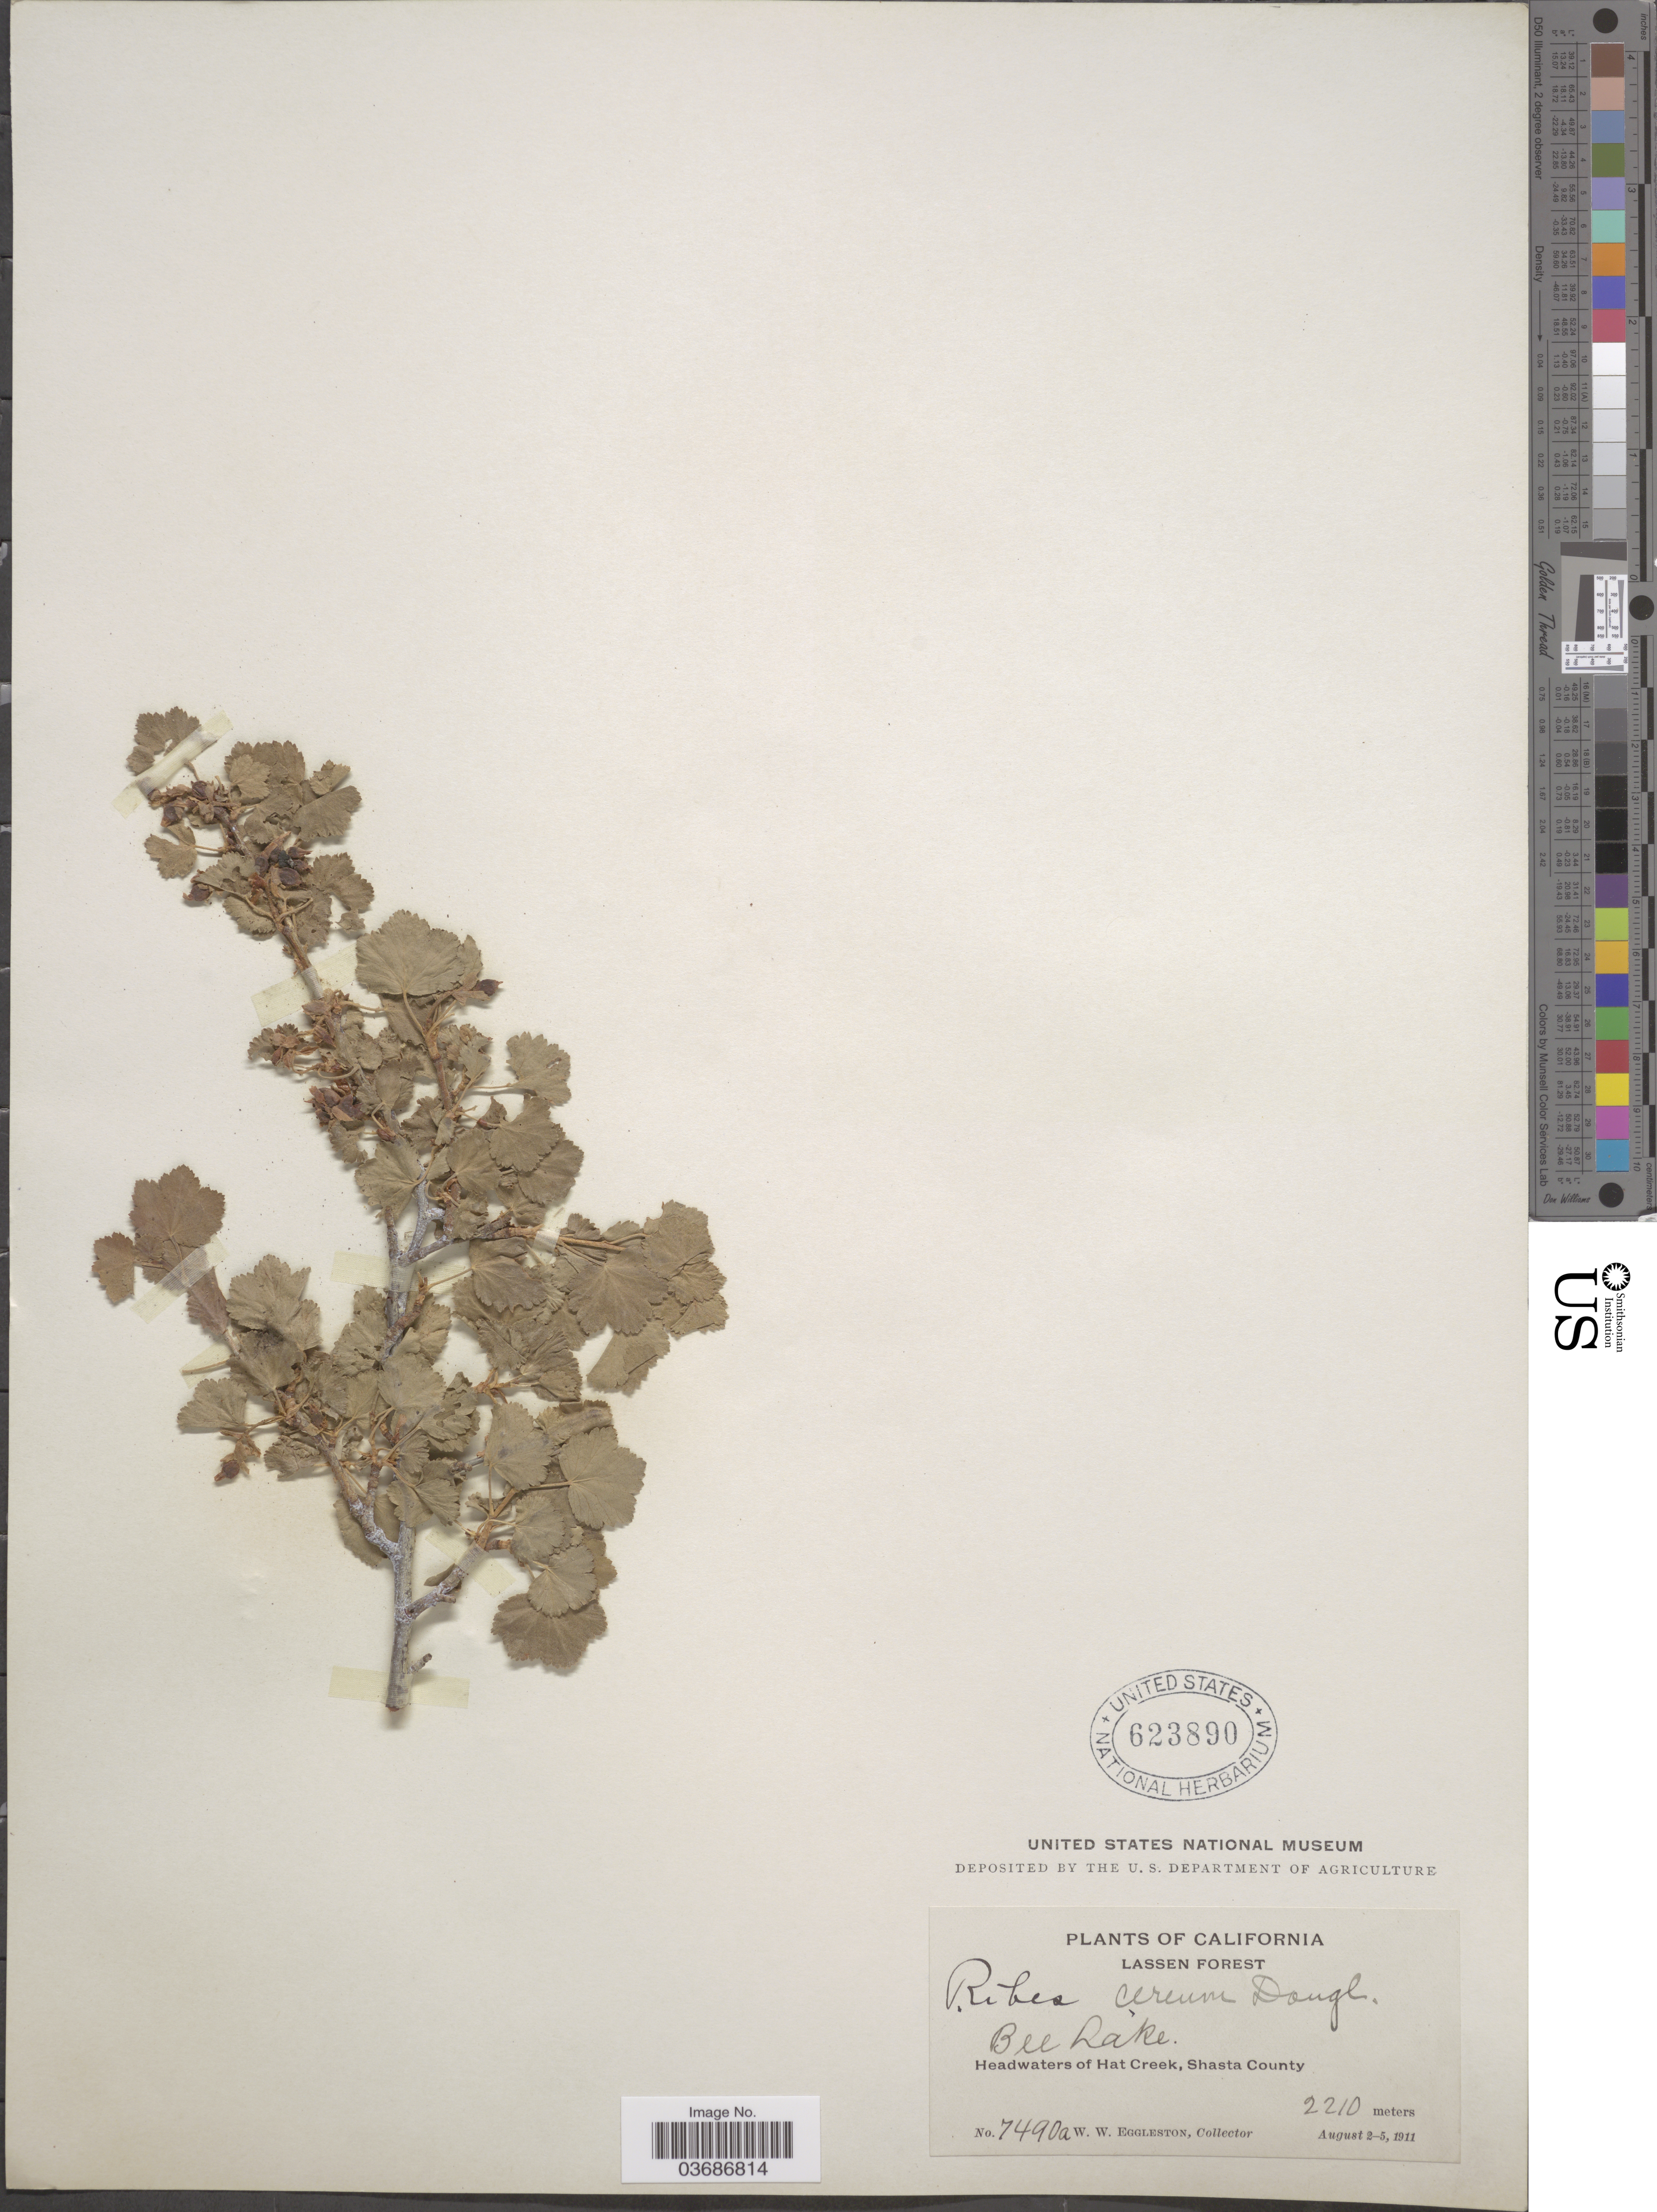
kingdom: Plantae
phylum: Tracheophyta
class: Magnoliopsida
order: Saxifragales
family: Grossulariaceae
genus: Ribes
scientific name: Ribes cereum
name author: Douglas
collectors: W. W. Eggleston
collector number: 7490a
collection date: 1911-08-02/1911-08-05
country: United States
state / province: California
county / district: Shasta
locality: Lassen Forest. Bee Lake. Headwaters of Hat Creek, Shasta County.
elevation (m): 2210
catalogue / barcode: US 623890